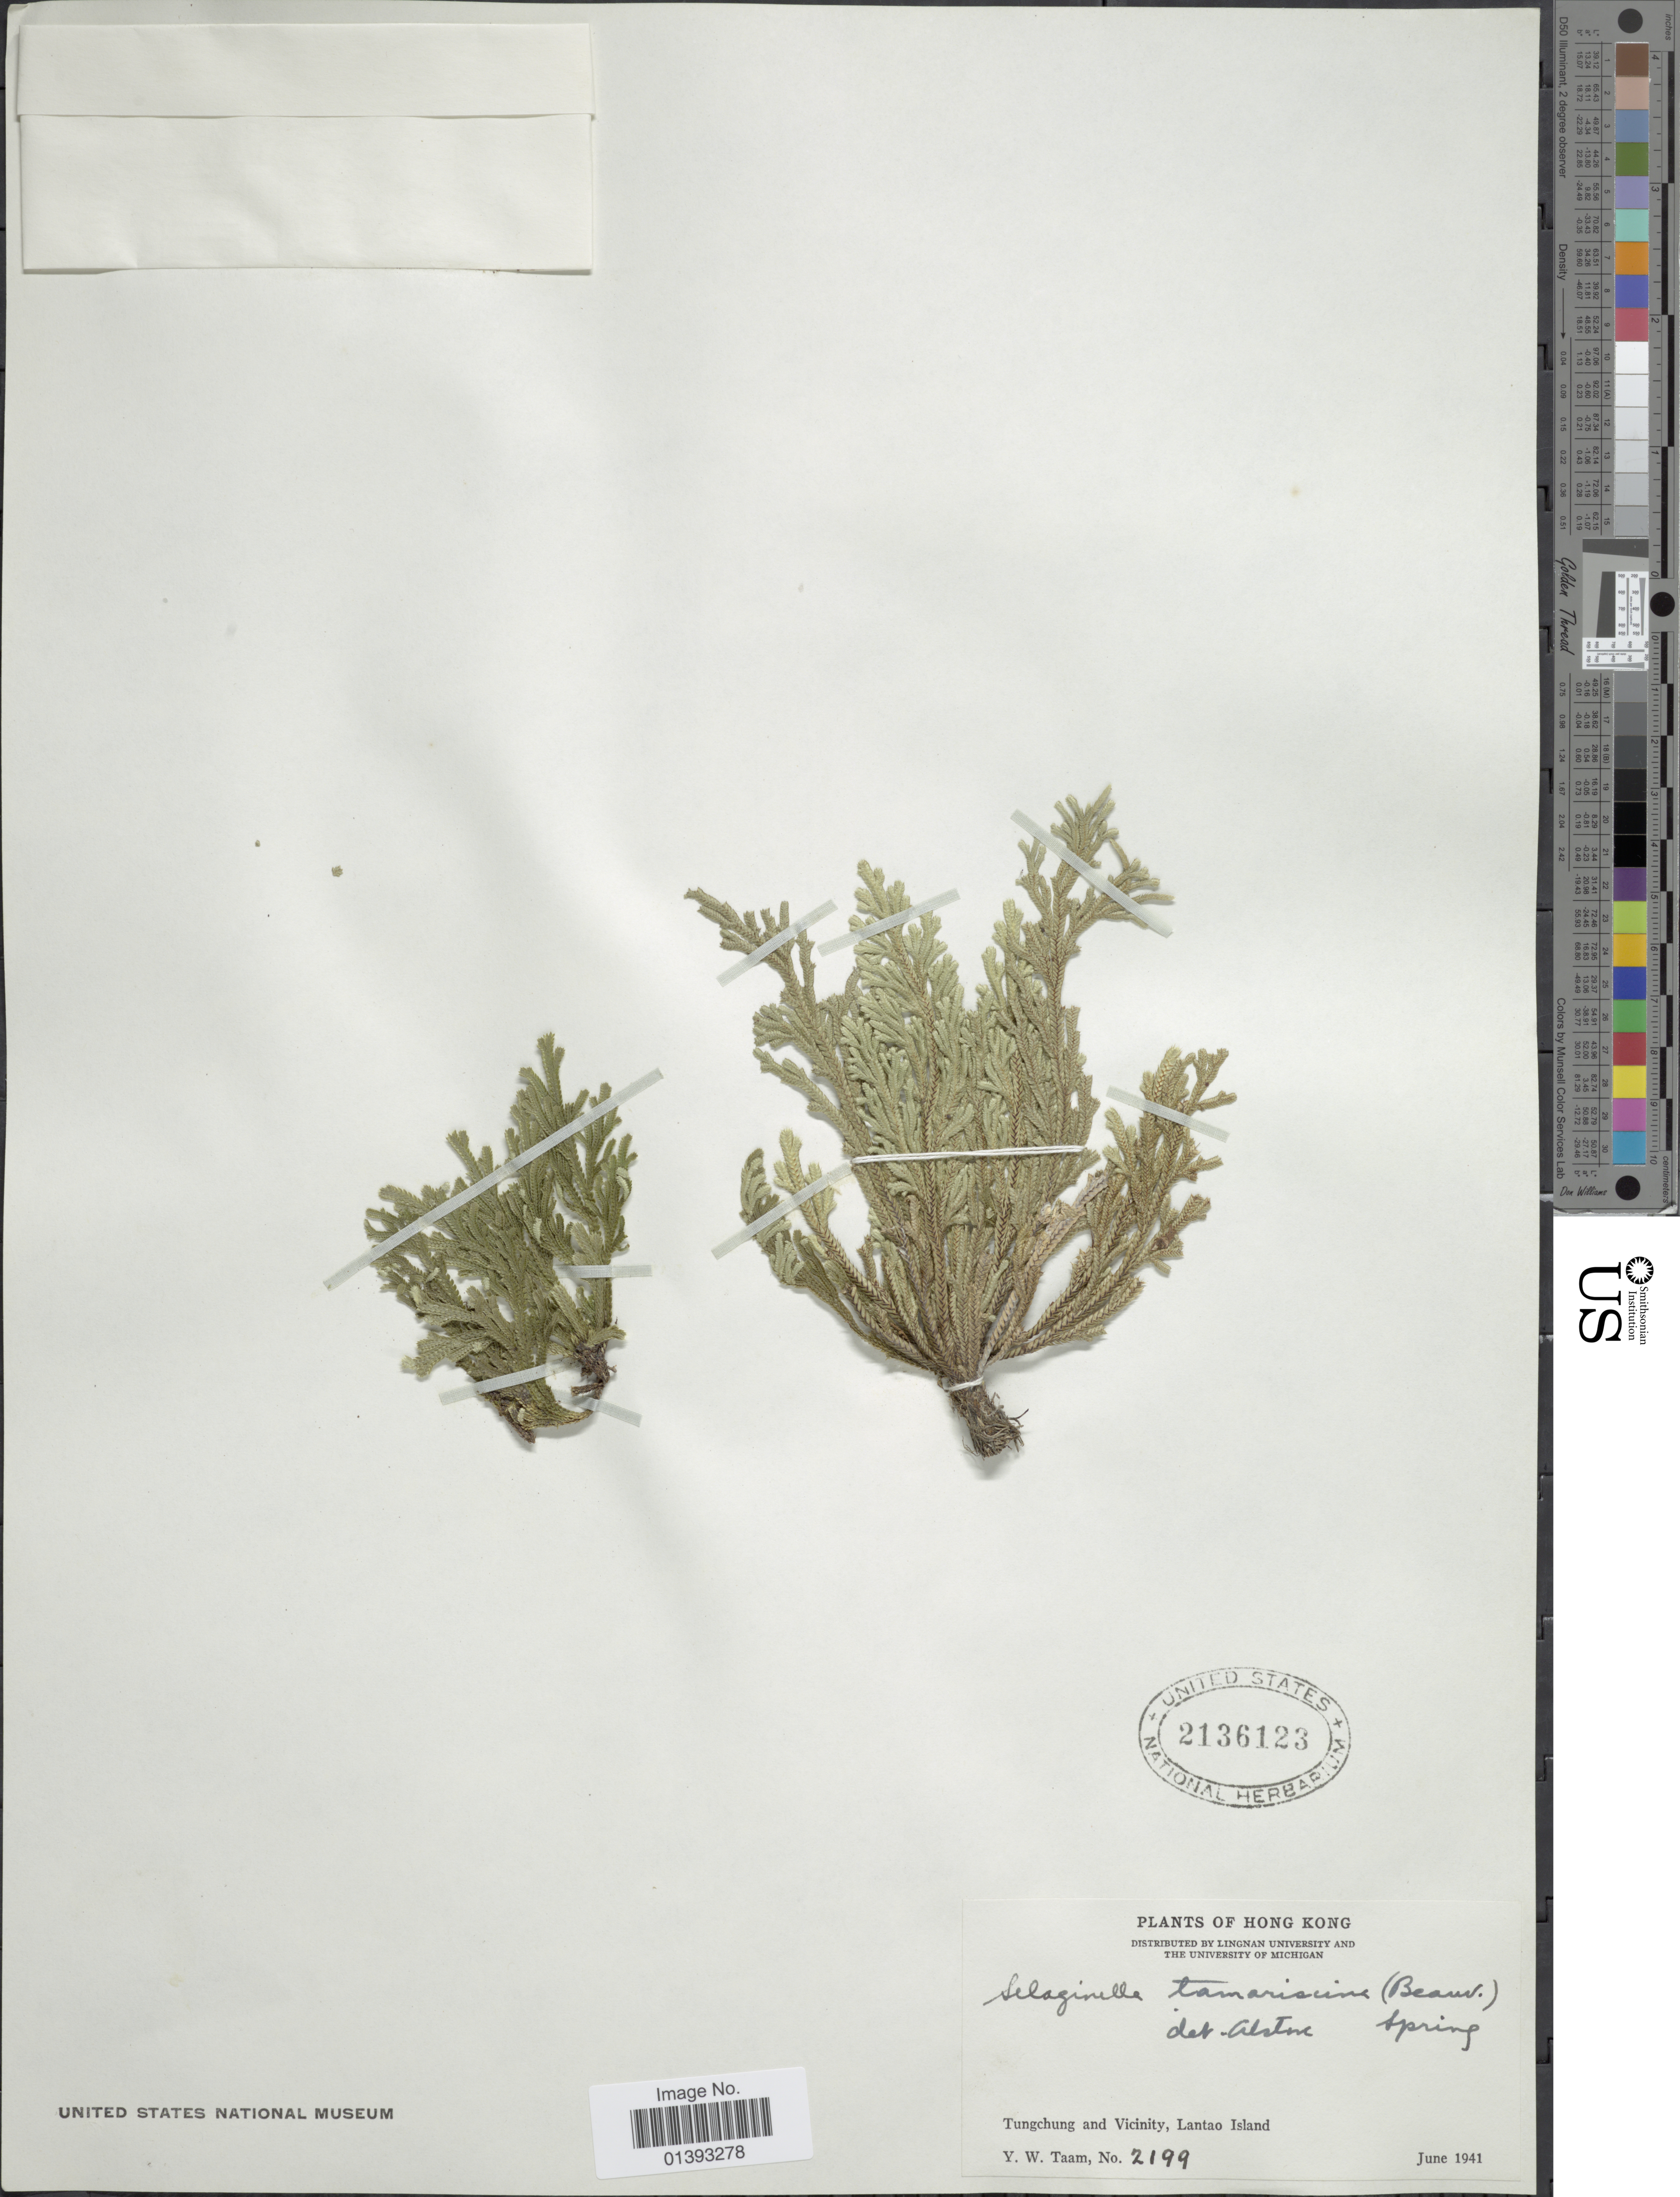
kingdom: Plantae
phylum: Tracheophyta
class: Lycopodiopsida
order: Selaginellales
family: Selaginellaceae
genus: Selaginella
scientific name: Selaginella tamariscina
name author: (P. Beauv.) Spring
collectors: Y. W. Taam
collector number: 2199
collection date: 1941-06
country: China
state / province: Hong Kong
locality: Tungchung and Vicinity, Lantao Island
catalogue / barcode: US 2136123